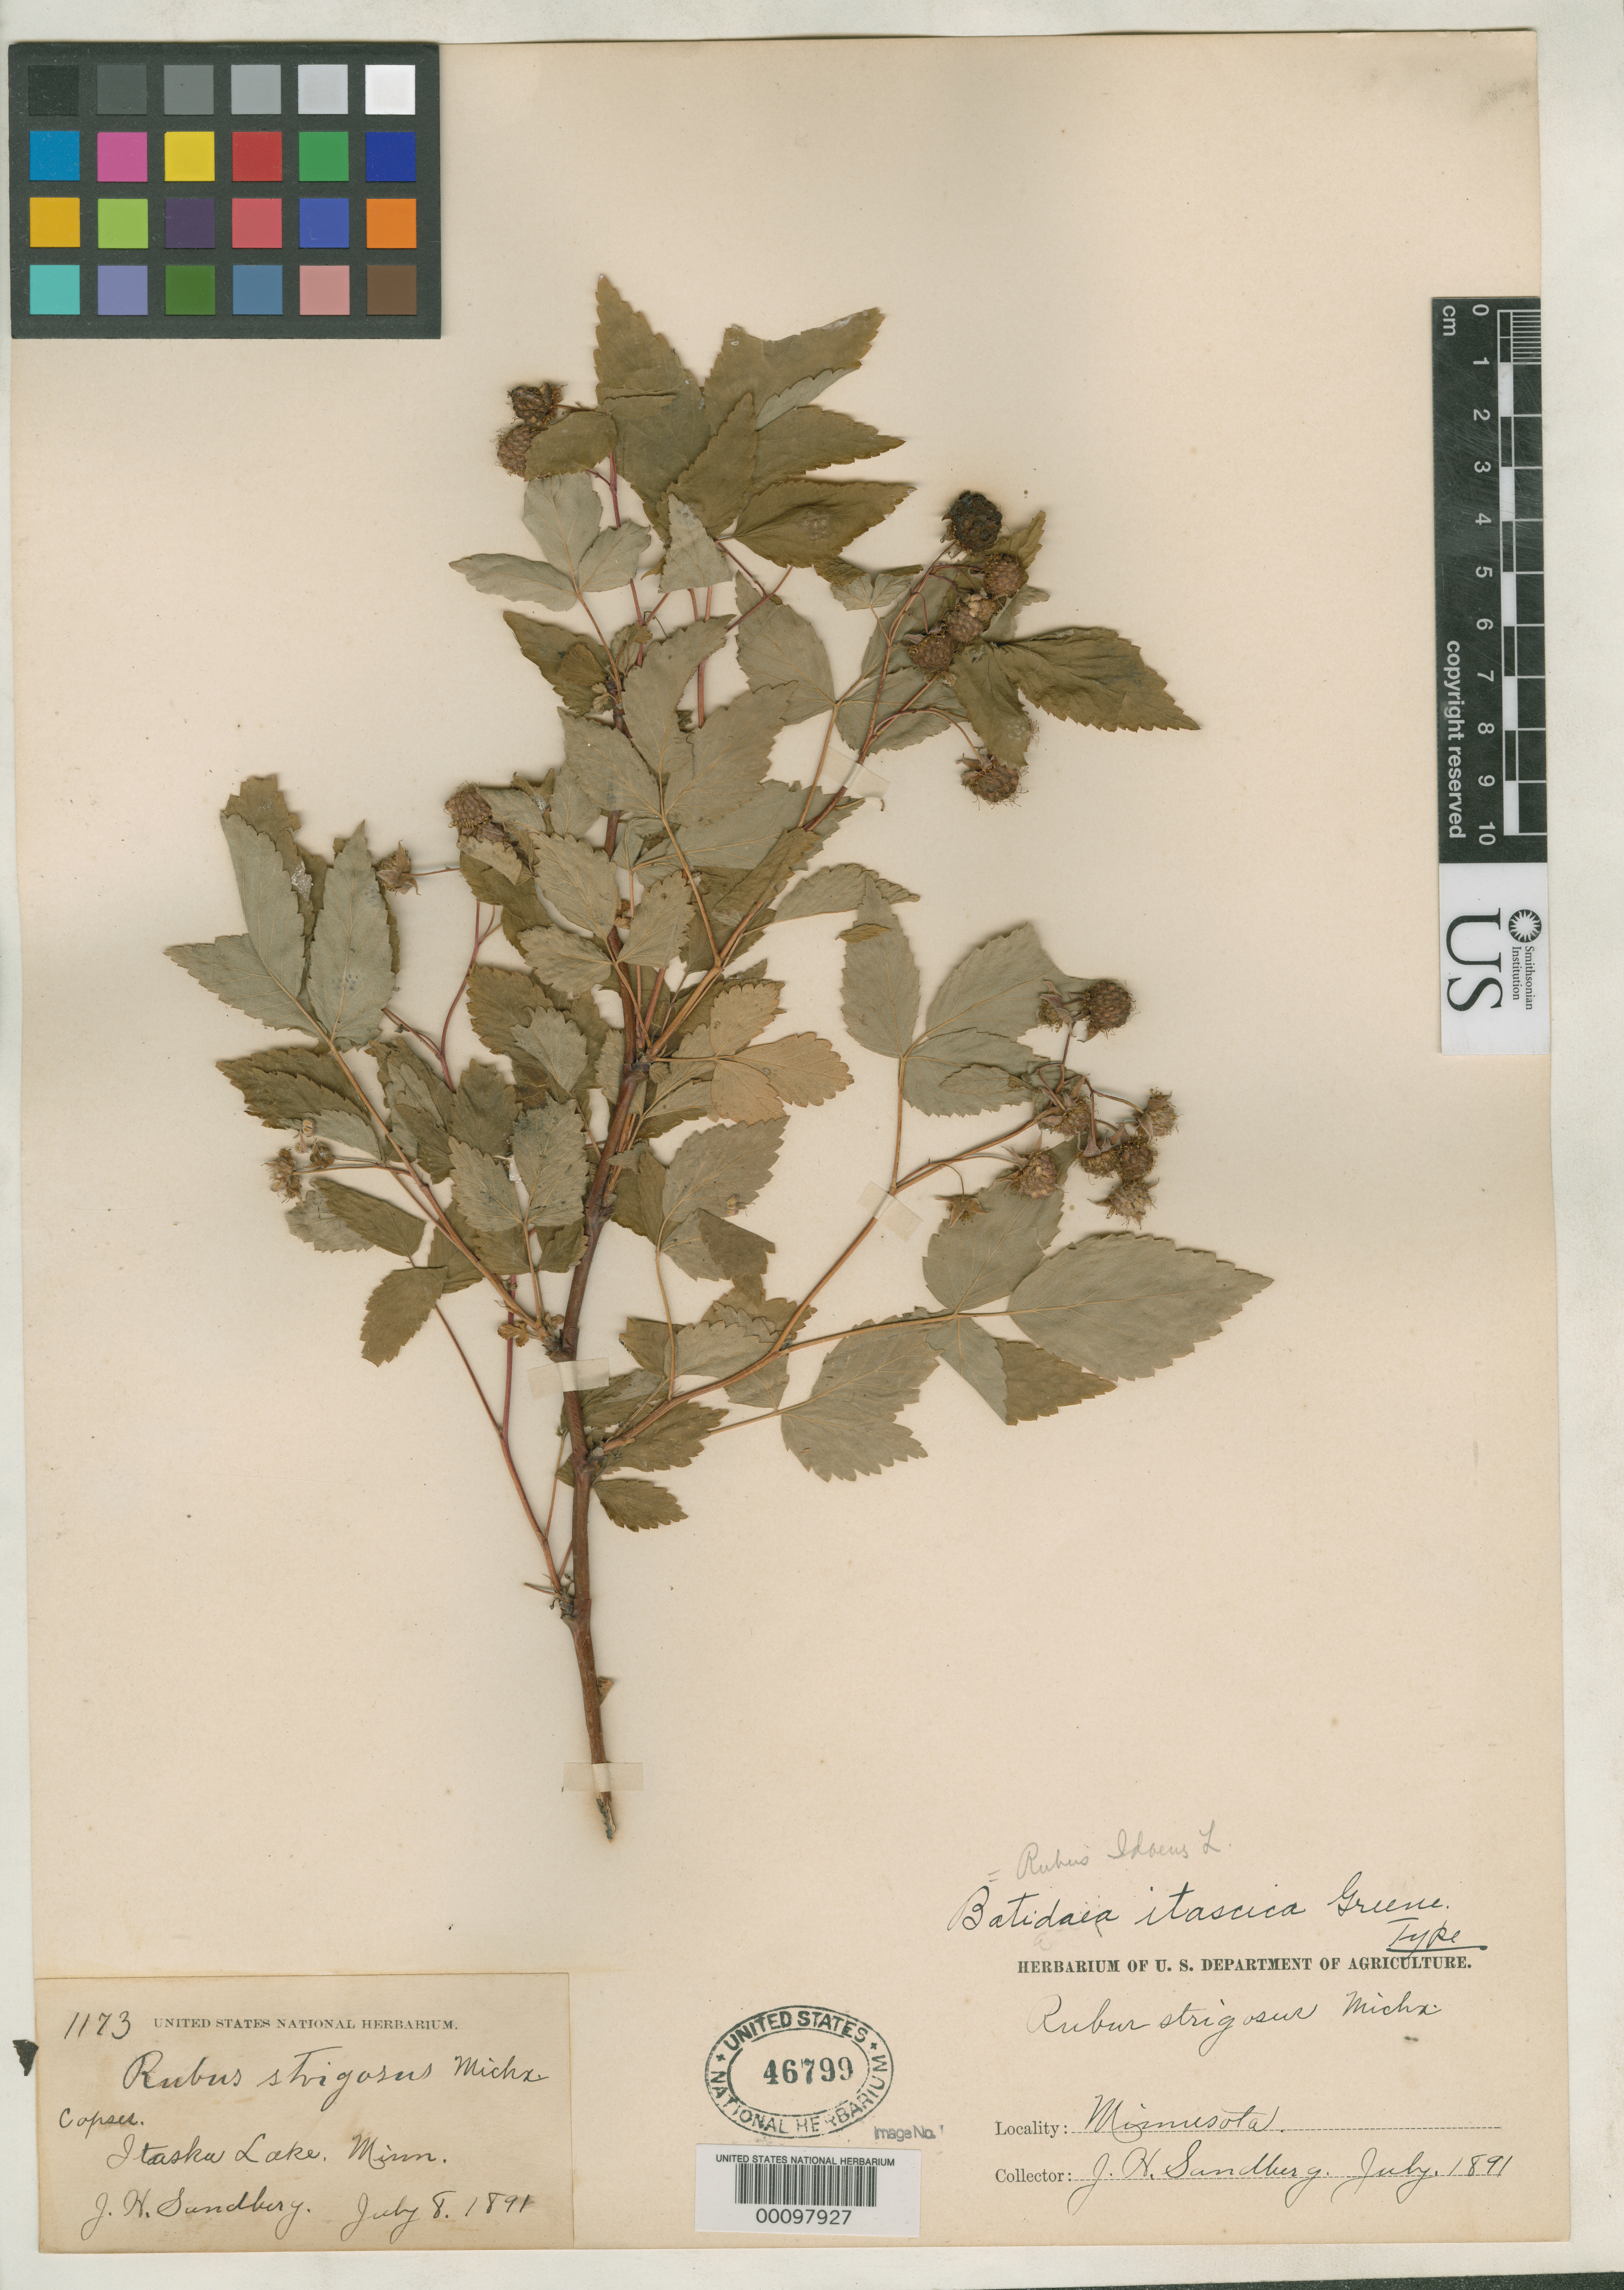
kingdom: Plantae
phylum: Tracheophyta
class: Magnoliopsida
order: Rosales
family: Rosaceae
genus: Batidaea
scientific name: Batidaea itascica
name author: Greene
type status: Holotype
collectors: J. H. Sandberg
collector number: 1173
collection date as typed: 08 Jul 1891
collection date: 1891-07-08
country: United States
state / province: Minnesota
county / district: Clearwater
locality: Itaska Lake.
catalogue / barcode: US 46799